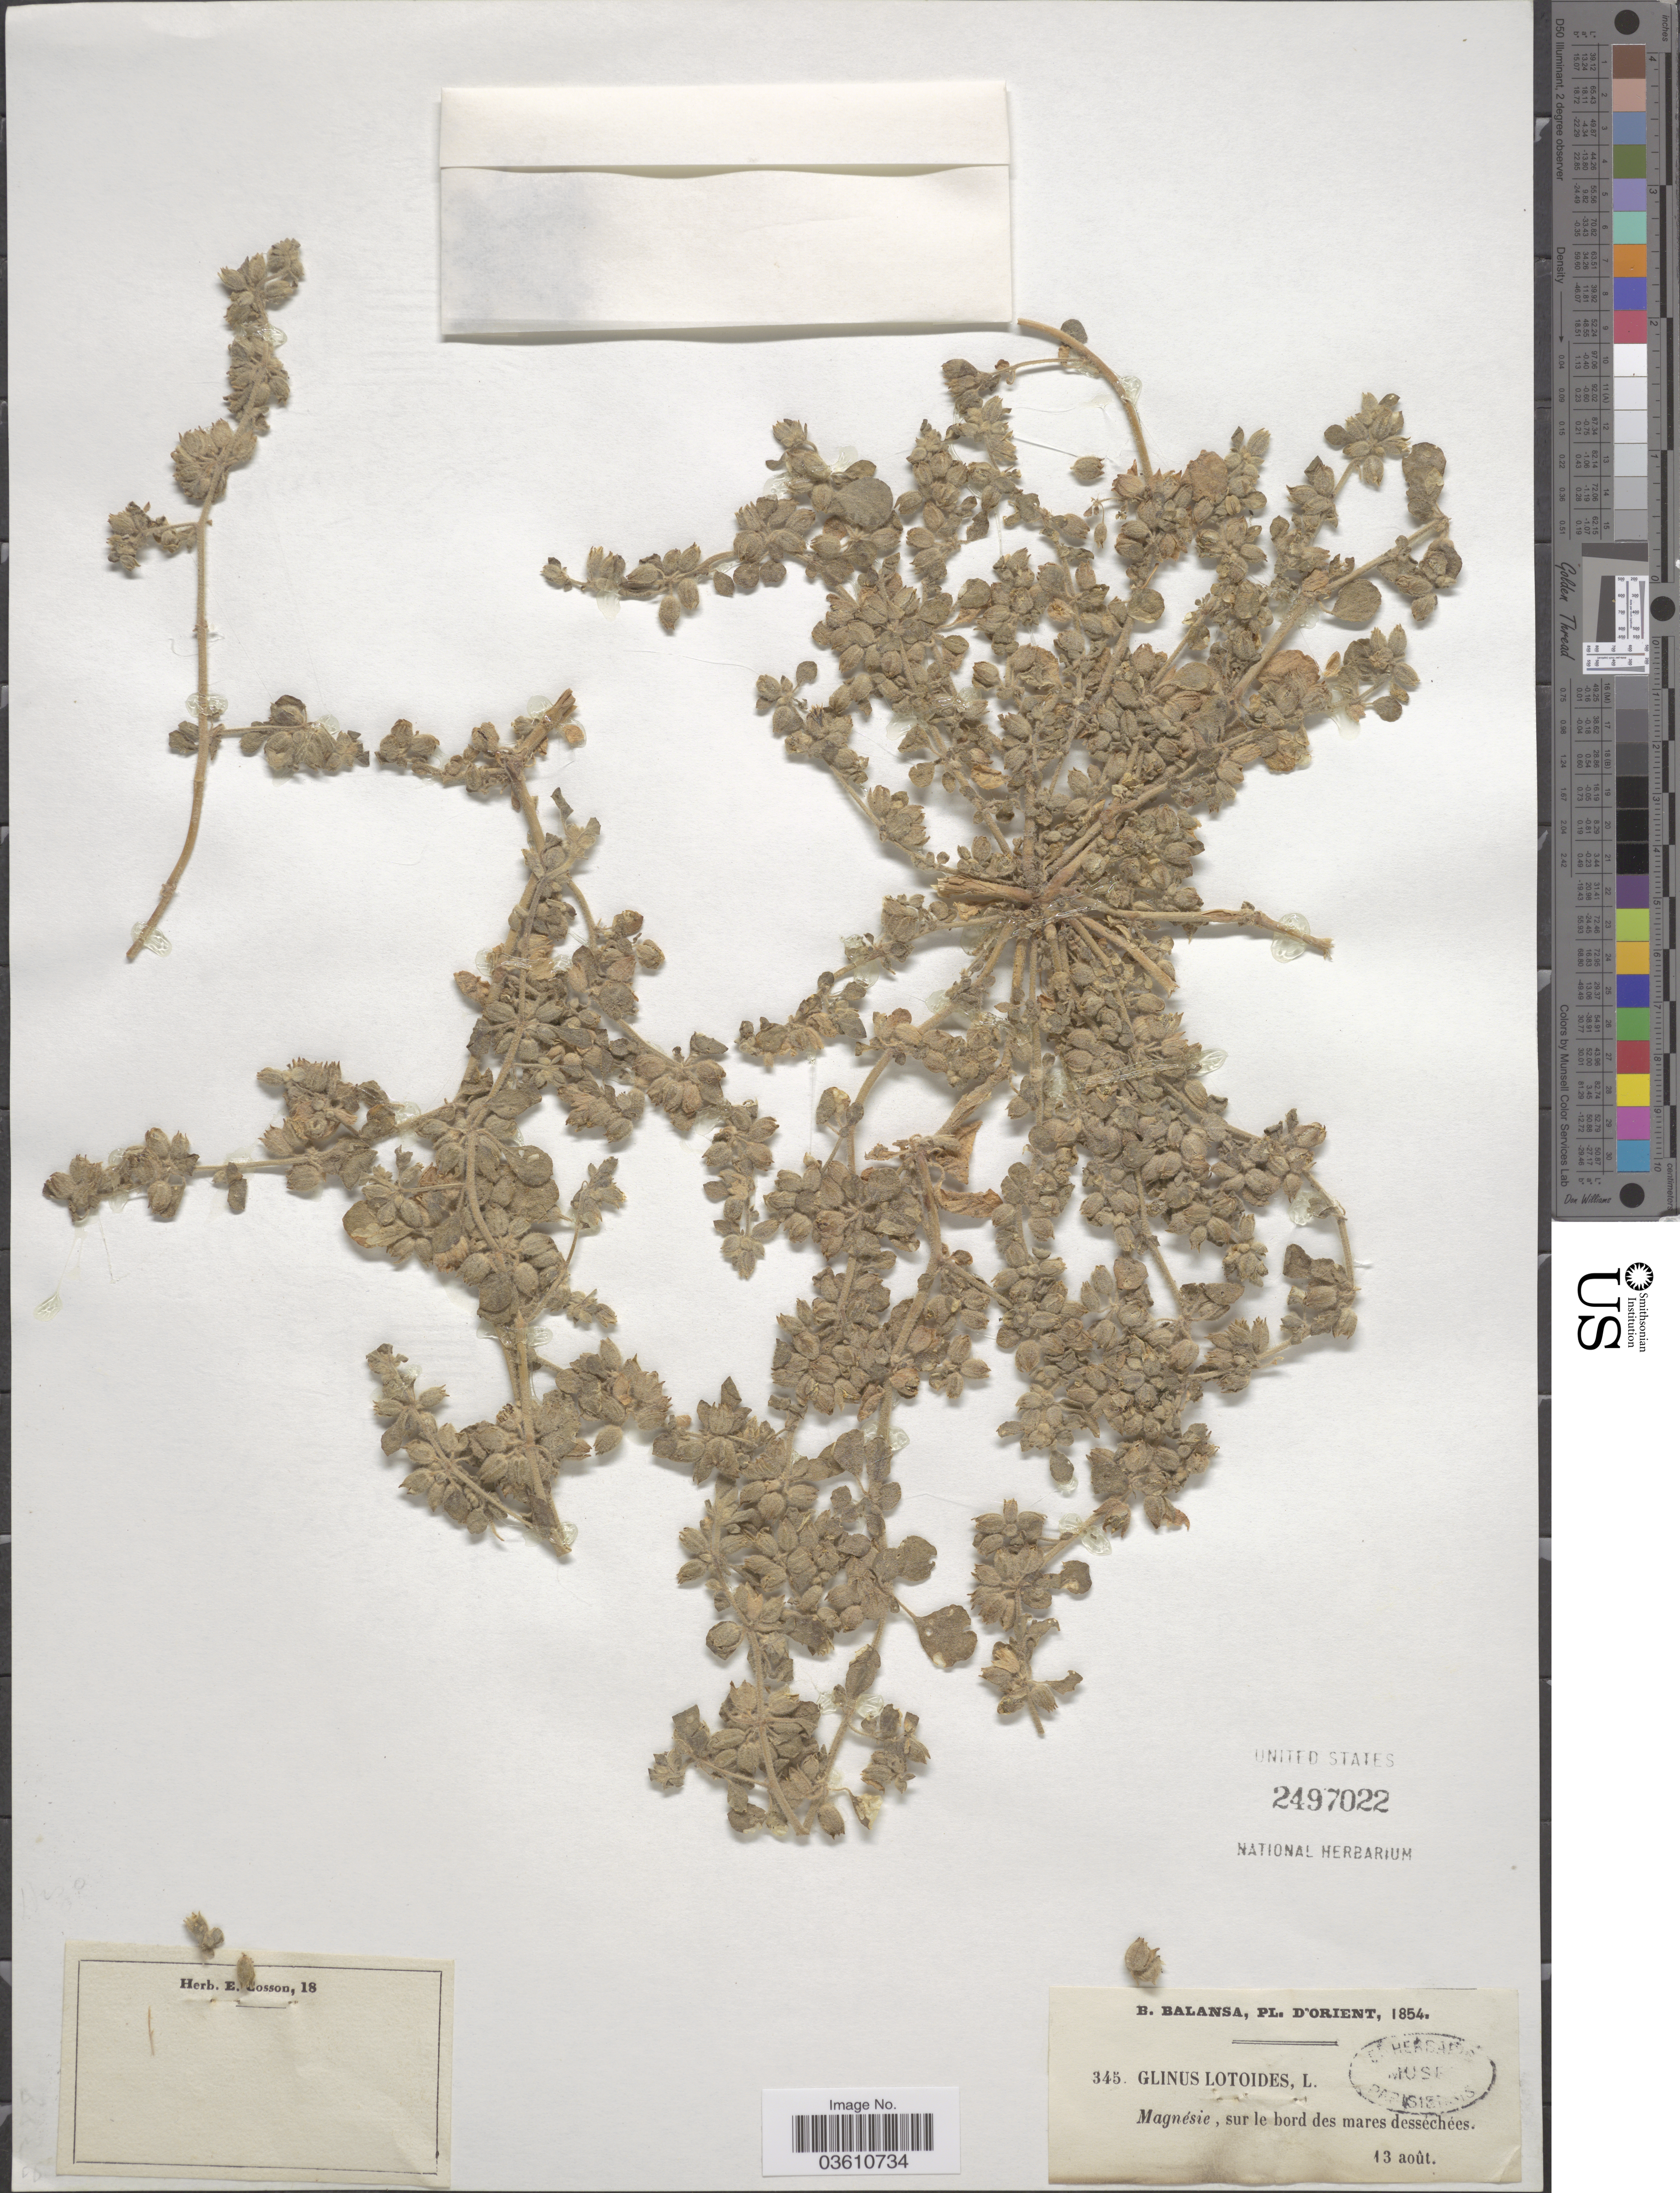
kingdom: Plantae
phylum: Tracheophyta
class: Magnoliopsida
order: Caryophyllales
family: Molluginaceae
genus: Glinus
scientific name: Glinus lotoides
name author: L.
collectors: B. Balansa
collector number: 345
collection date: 1854-08-13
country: Turkey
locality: D'Orient. Magnésie.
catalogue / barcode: US 2497022